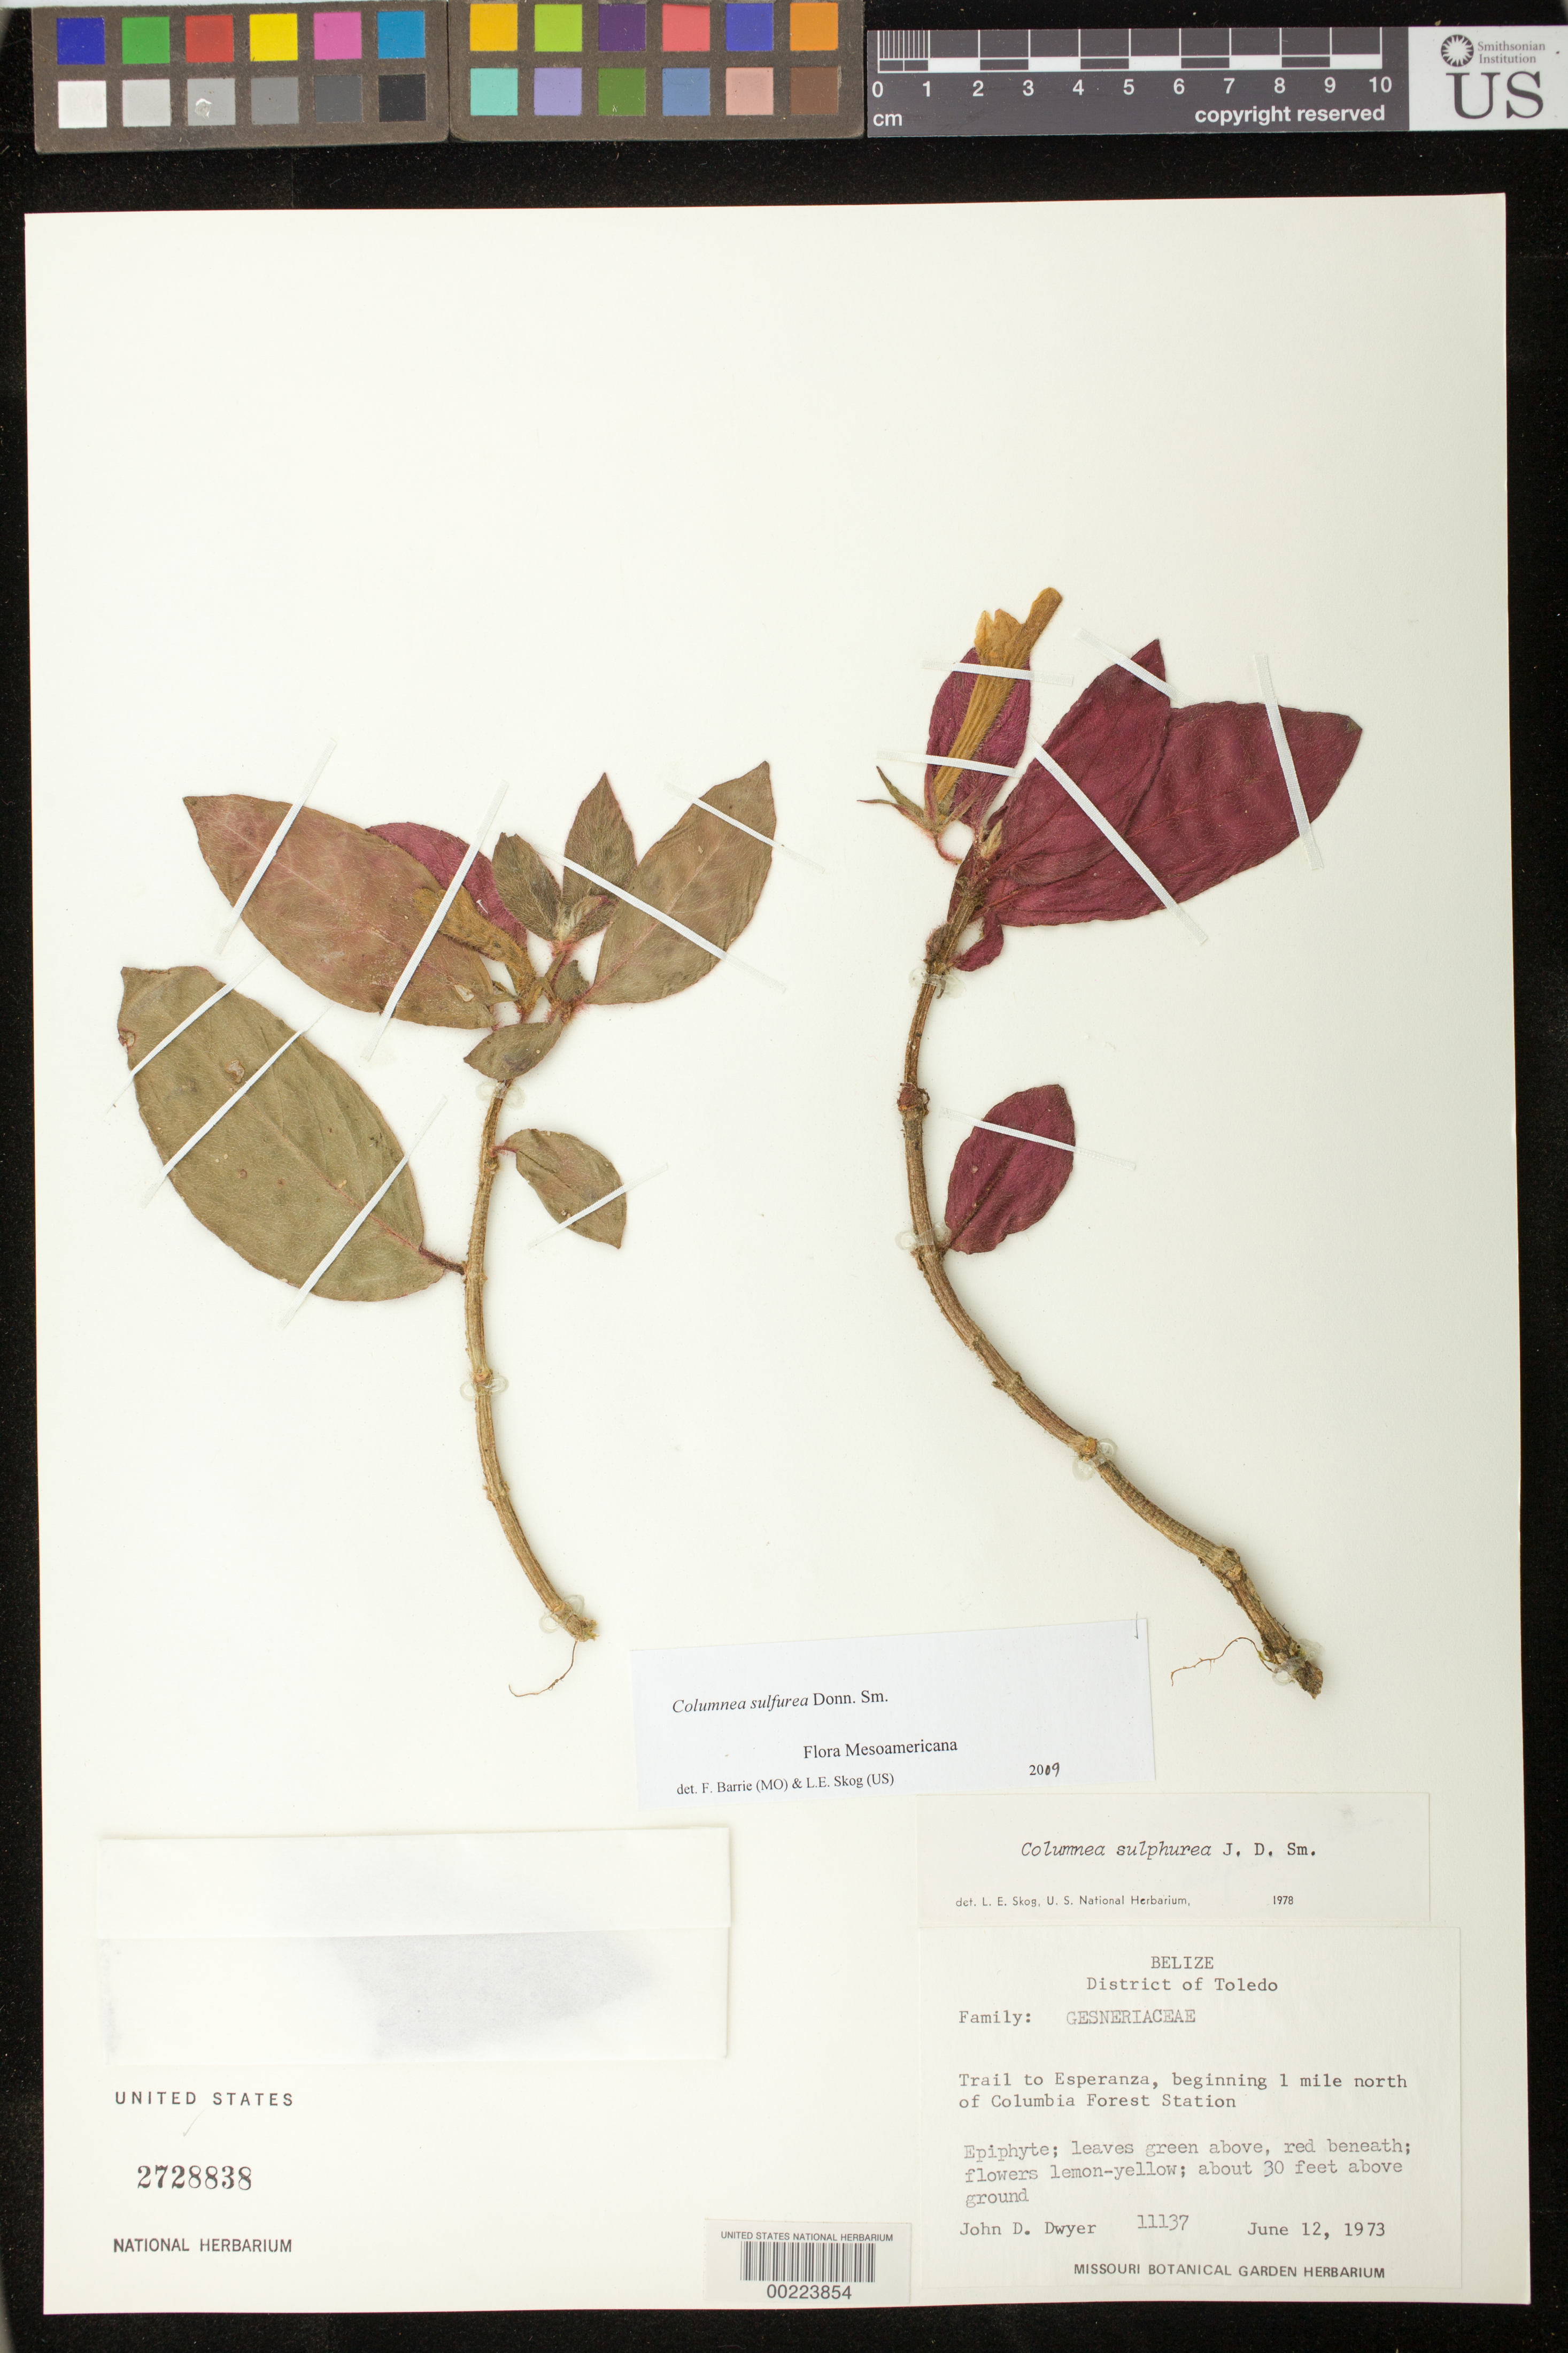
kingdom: Plantae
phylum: Tracheophyta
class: Magnoliopsida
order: Lamiales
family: Gesneriaceae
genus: Columnea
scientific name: Columnea sulfurea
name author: Donn. Sm.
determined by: Barrie, F. R.; Skog, Laurence E.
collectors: J. D. Dwyer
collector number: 11137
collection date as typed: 12 Jun 1973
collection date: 1973-06-12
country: Belize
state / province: Toledo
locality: Trail to Esperanza, beginning 1 mi N of Columbia Forest Station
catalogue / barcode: US 2728838